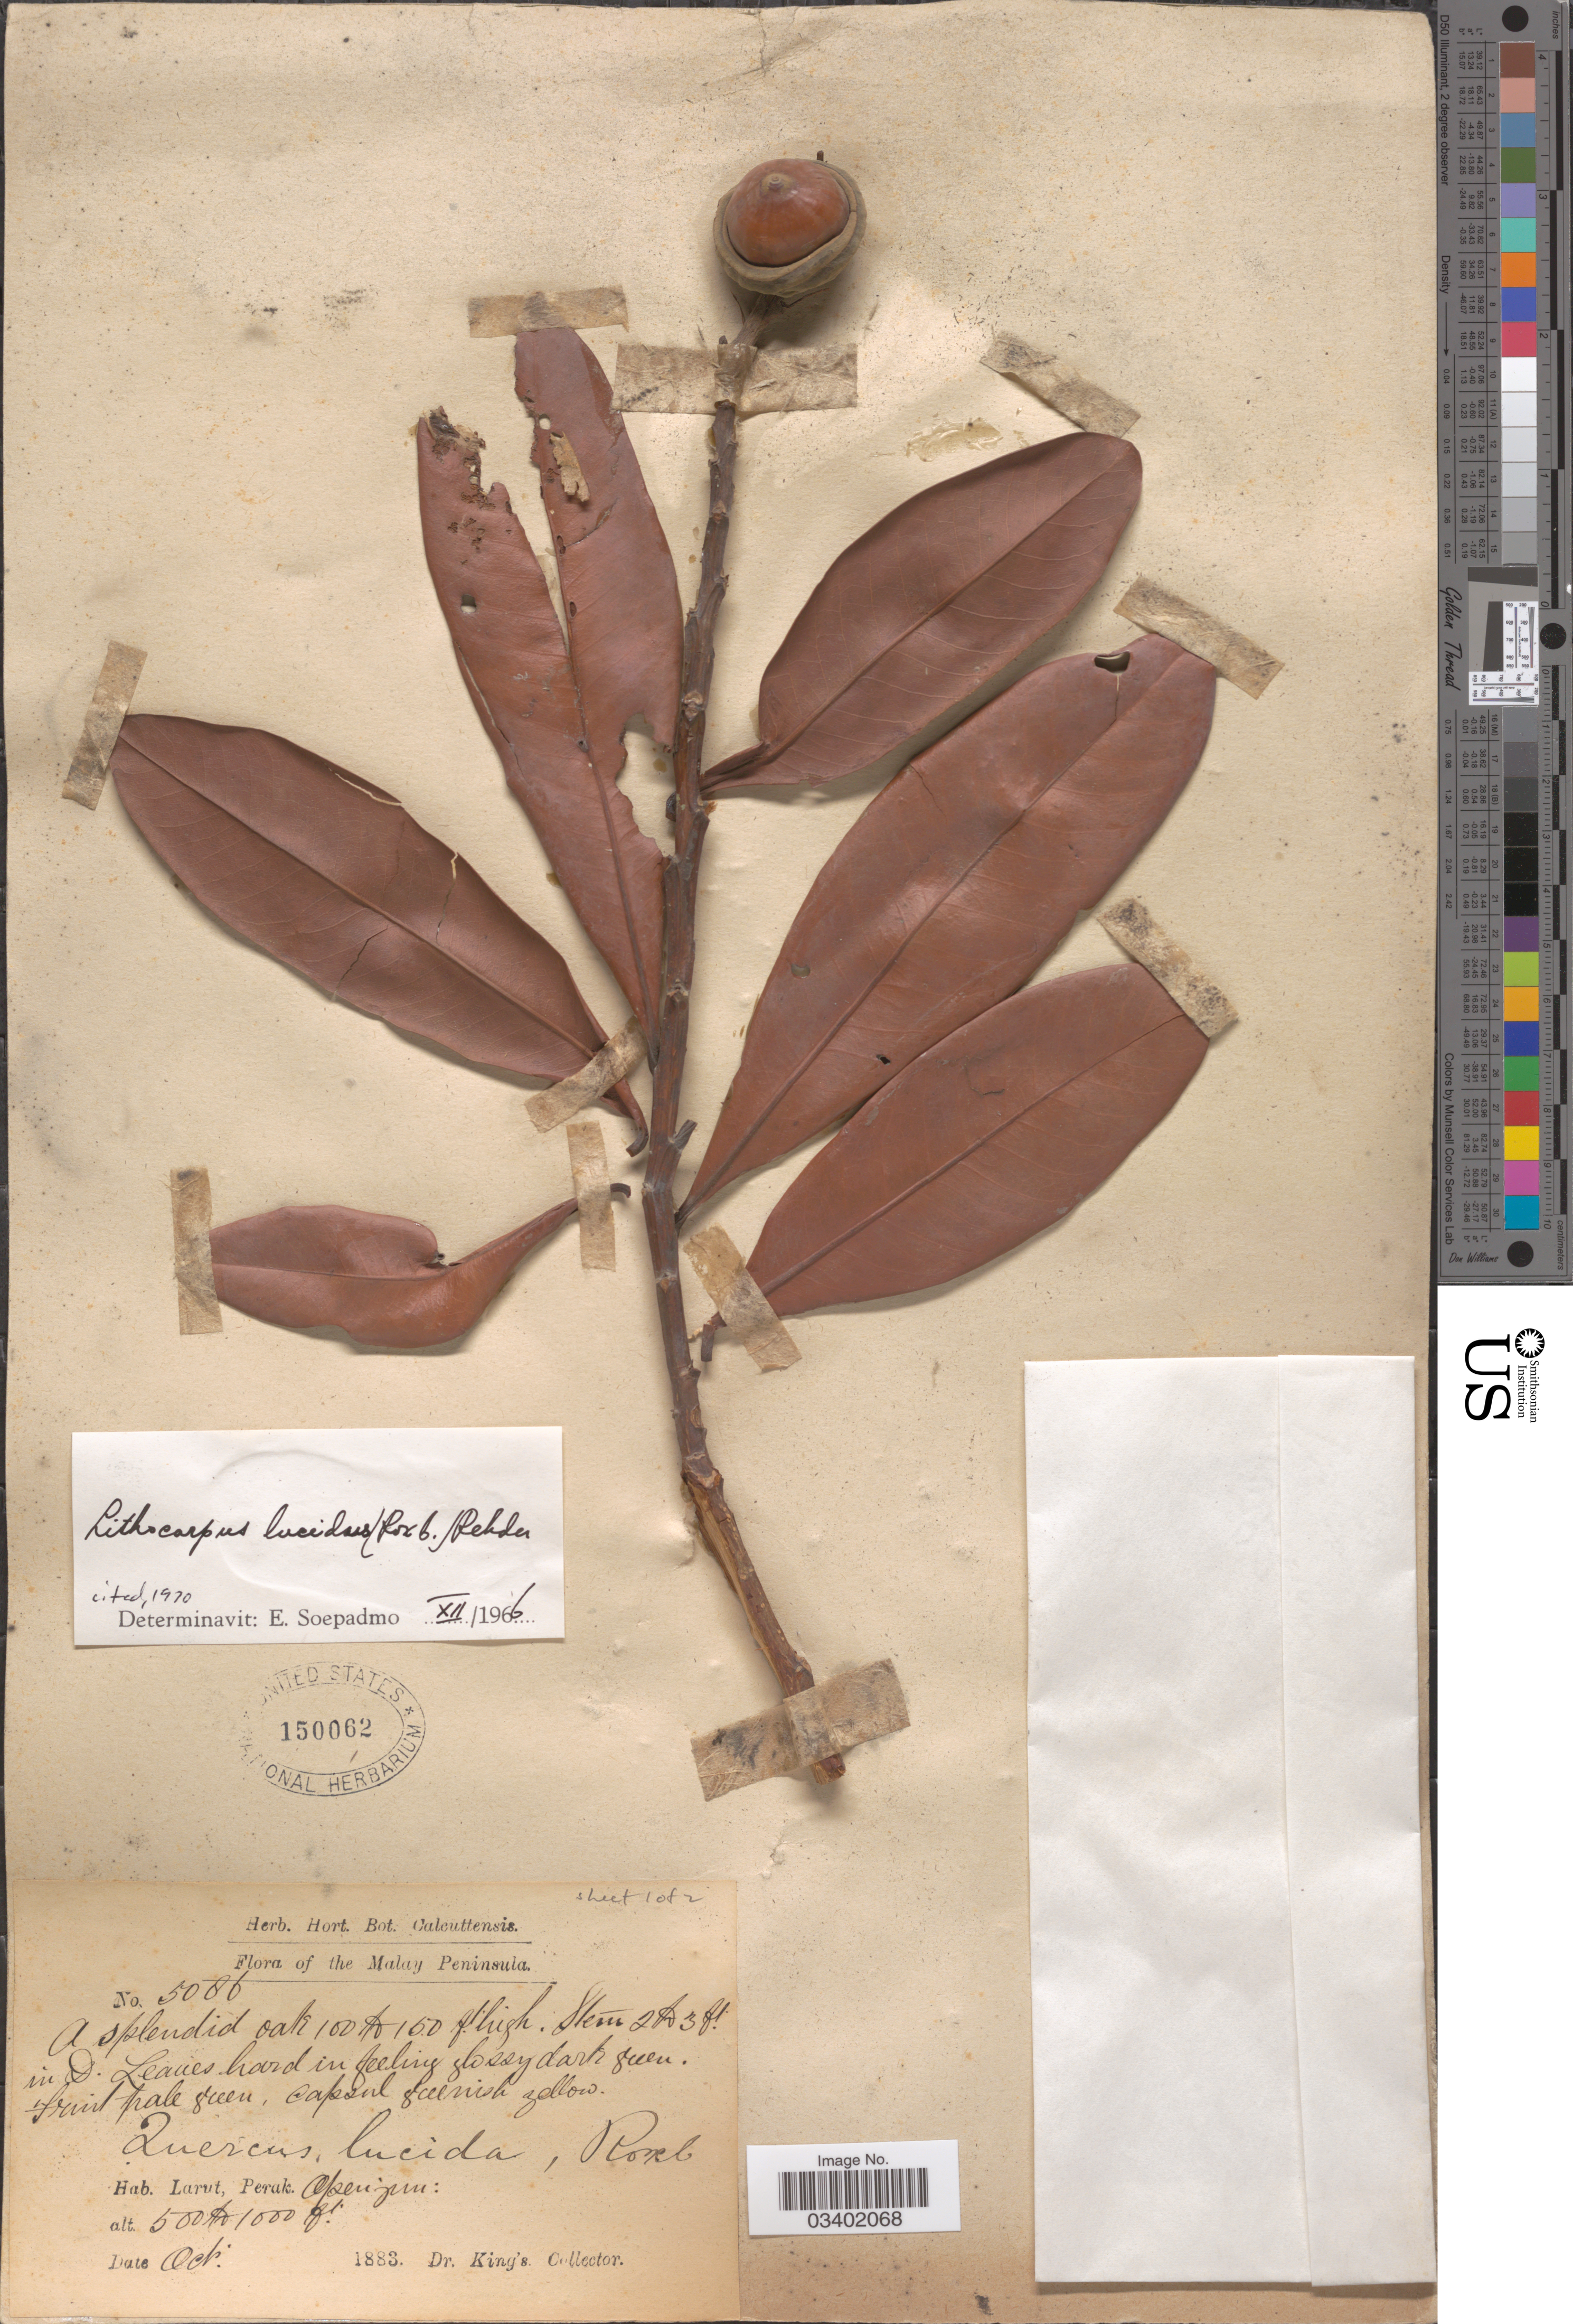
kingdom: Plantae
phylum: Tracheophyta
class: Magnoliopsida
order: Fagales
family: Fagaceae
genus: Lithocarpus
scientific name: Lithocarpus lucidus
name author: (Roxb.) Rehder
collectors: Dr. King's collector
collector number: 5086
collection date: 1883-10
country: Malaysia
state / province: Perak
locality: The Malay Peninsula. Larut.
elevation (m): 152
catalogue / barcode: US 150062